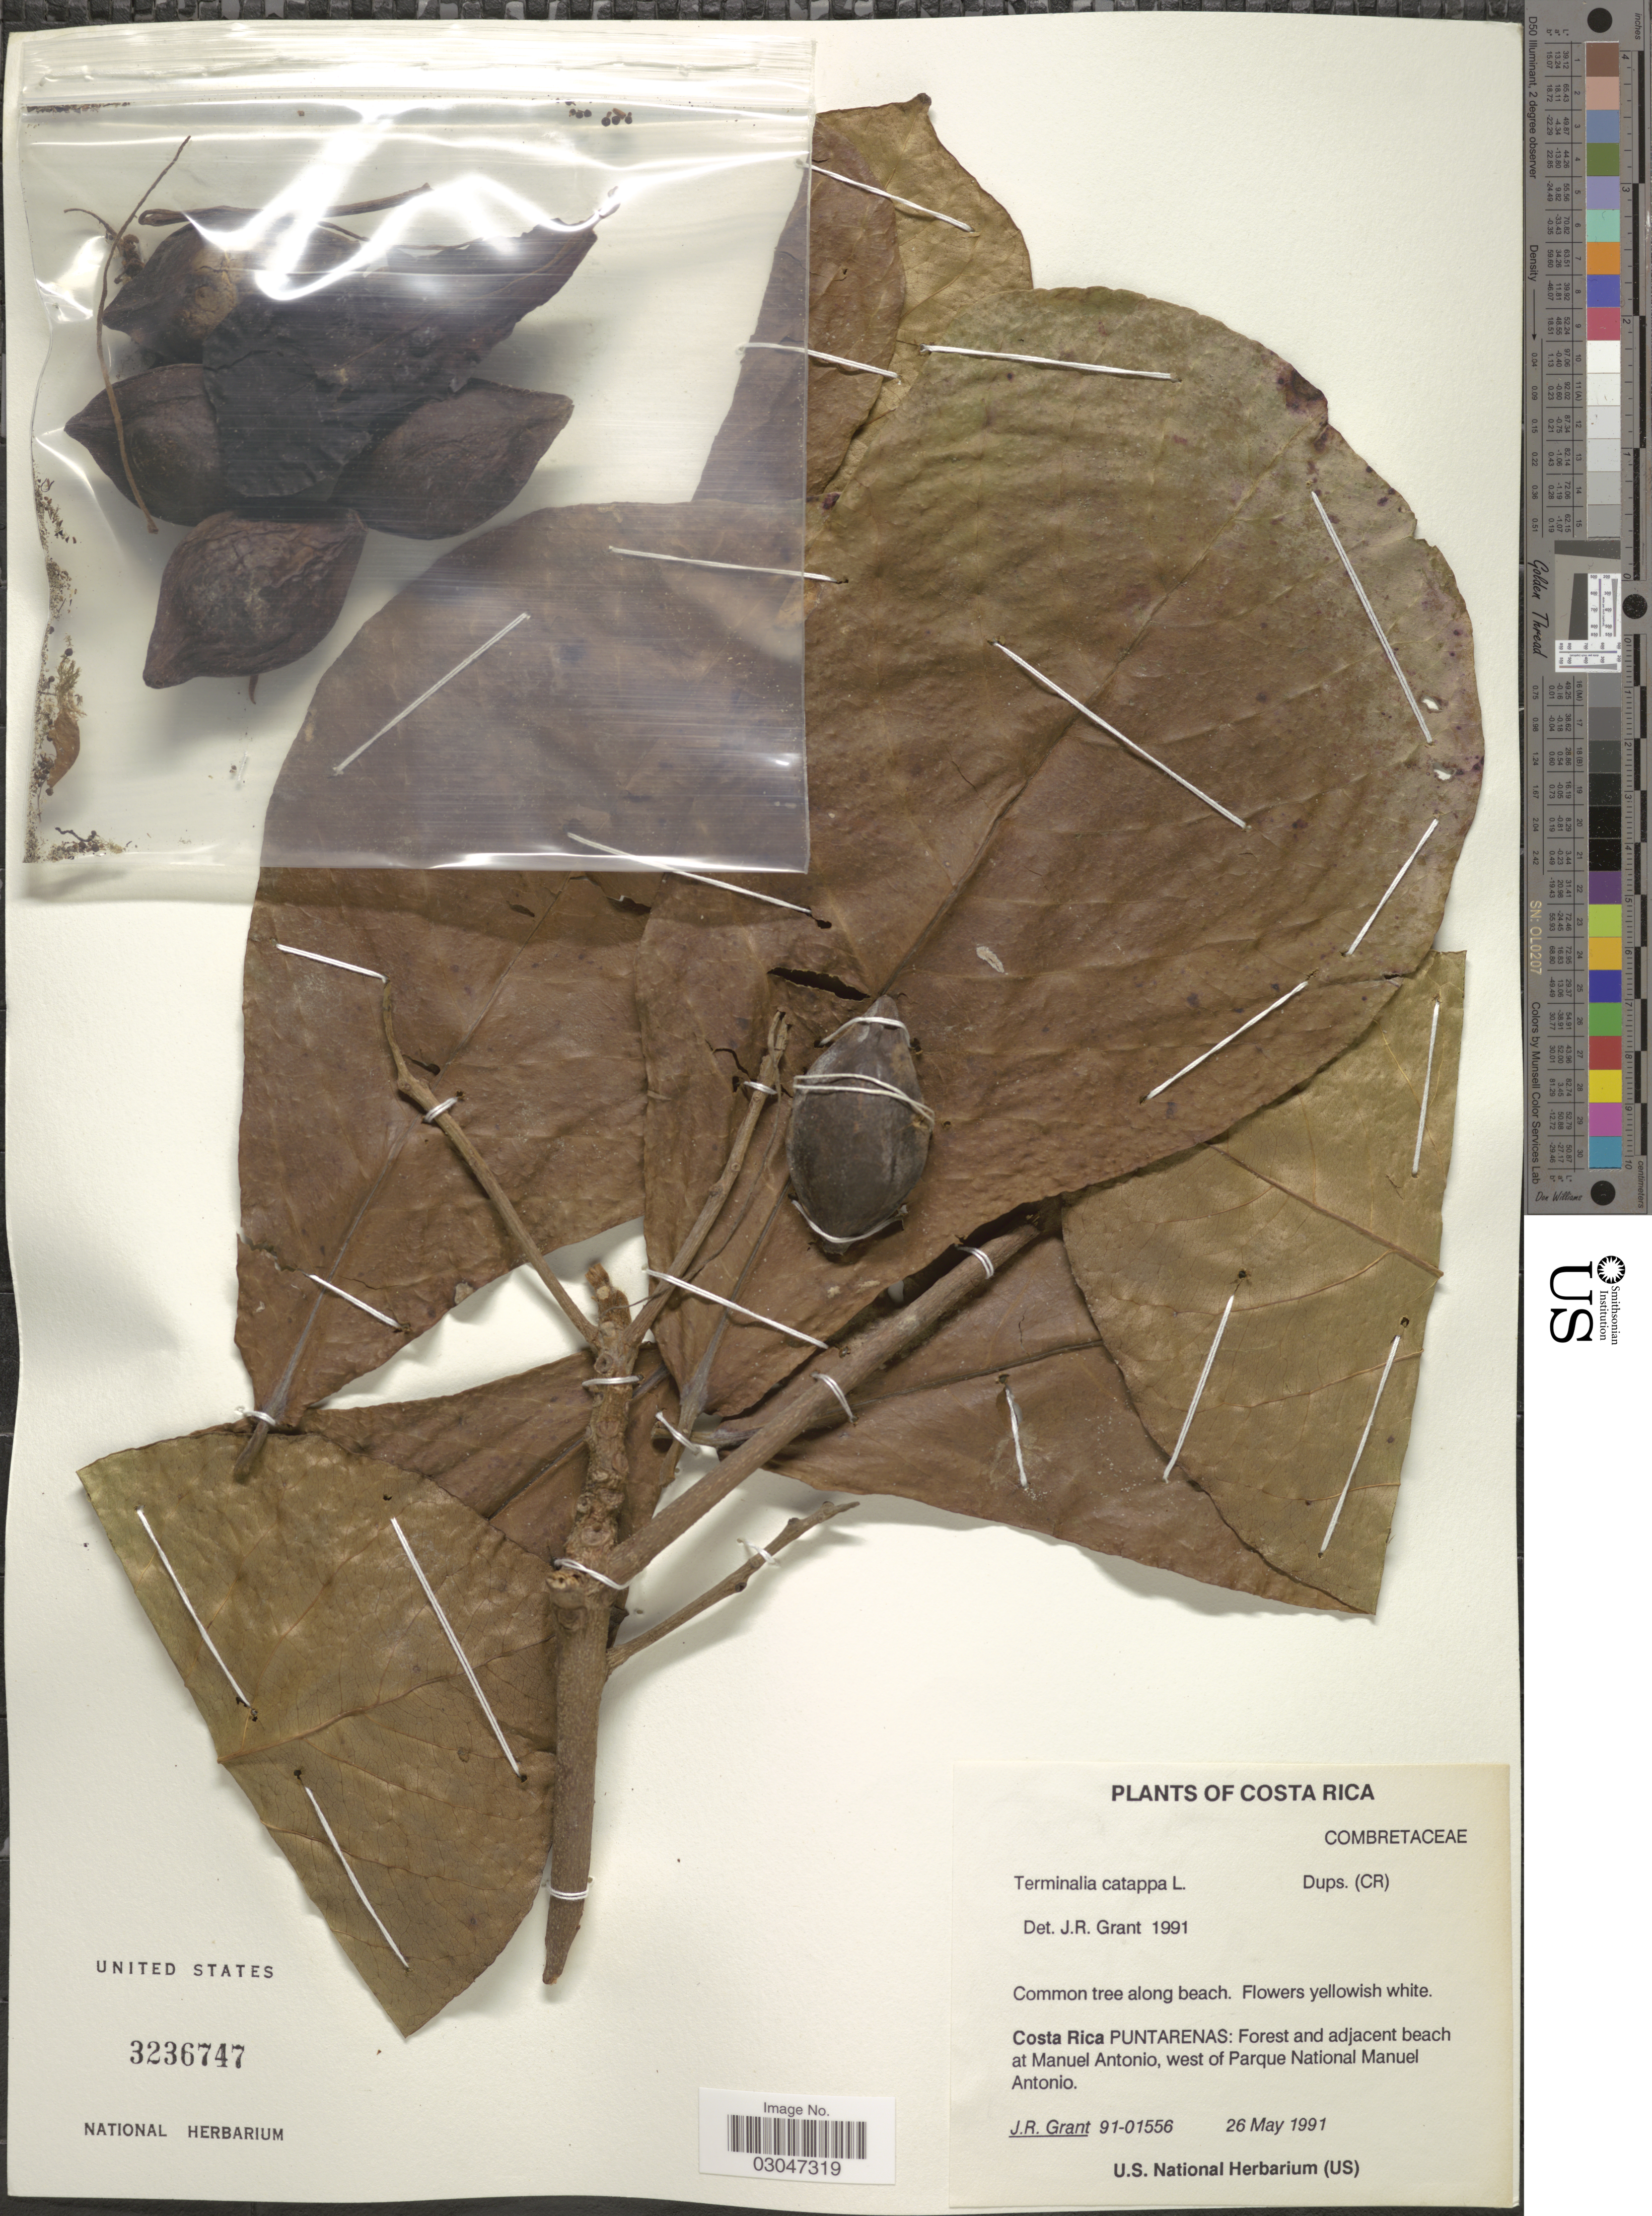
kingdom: Plantae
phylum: Tracheophyta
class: Magnoliopsida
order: Myrtales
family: Combretaceae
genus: Terminalia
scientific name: Terminalia catappa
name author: L.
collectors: J. Grant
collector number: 91-01556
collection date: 1991-05-26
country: Costa Rica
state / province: Puntarenas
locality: Forest and adjacent beach at Manuel Antonio, west of Parque National Manuel Antonio.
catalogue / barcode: US 3236747